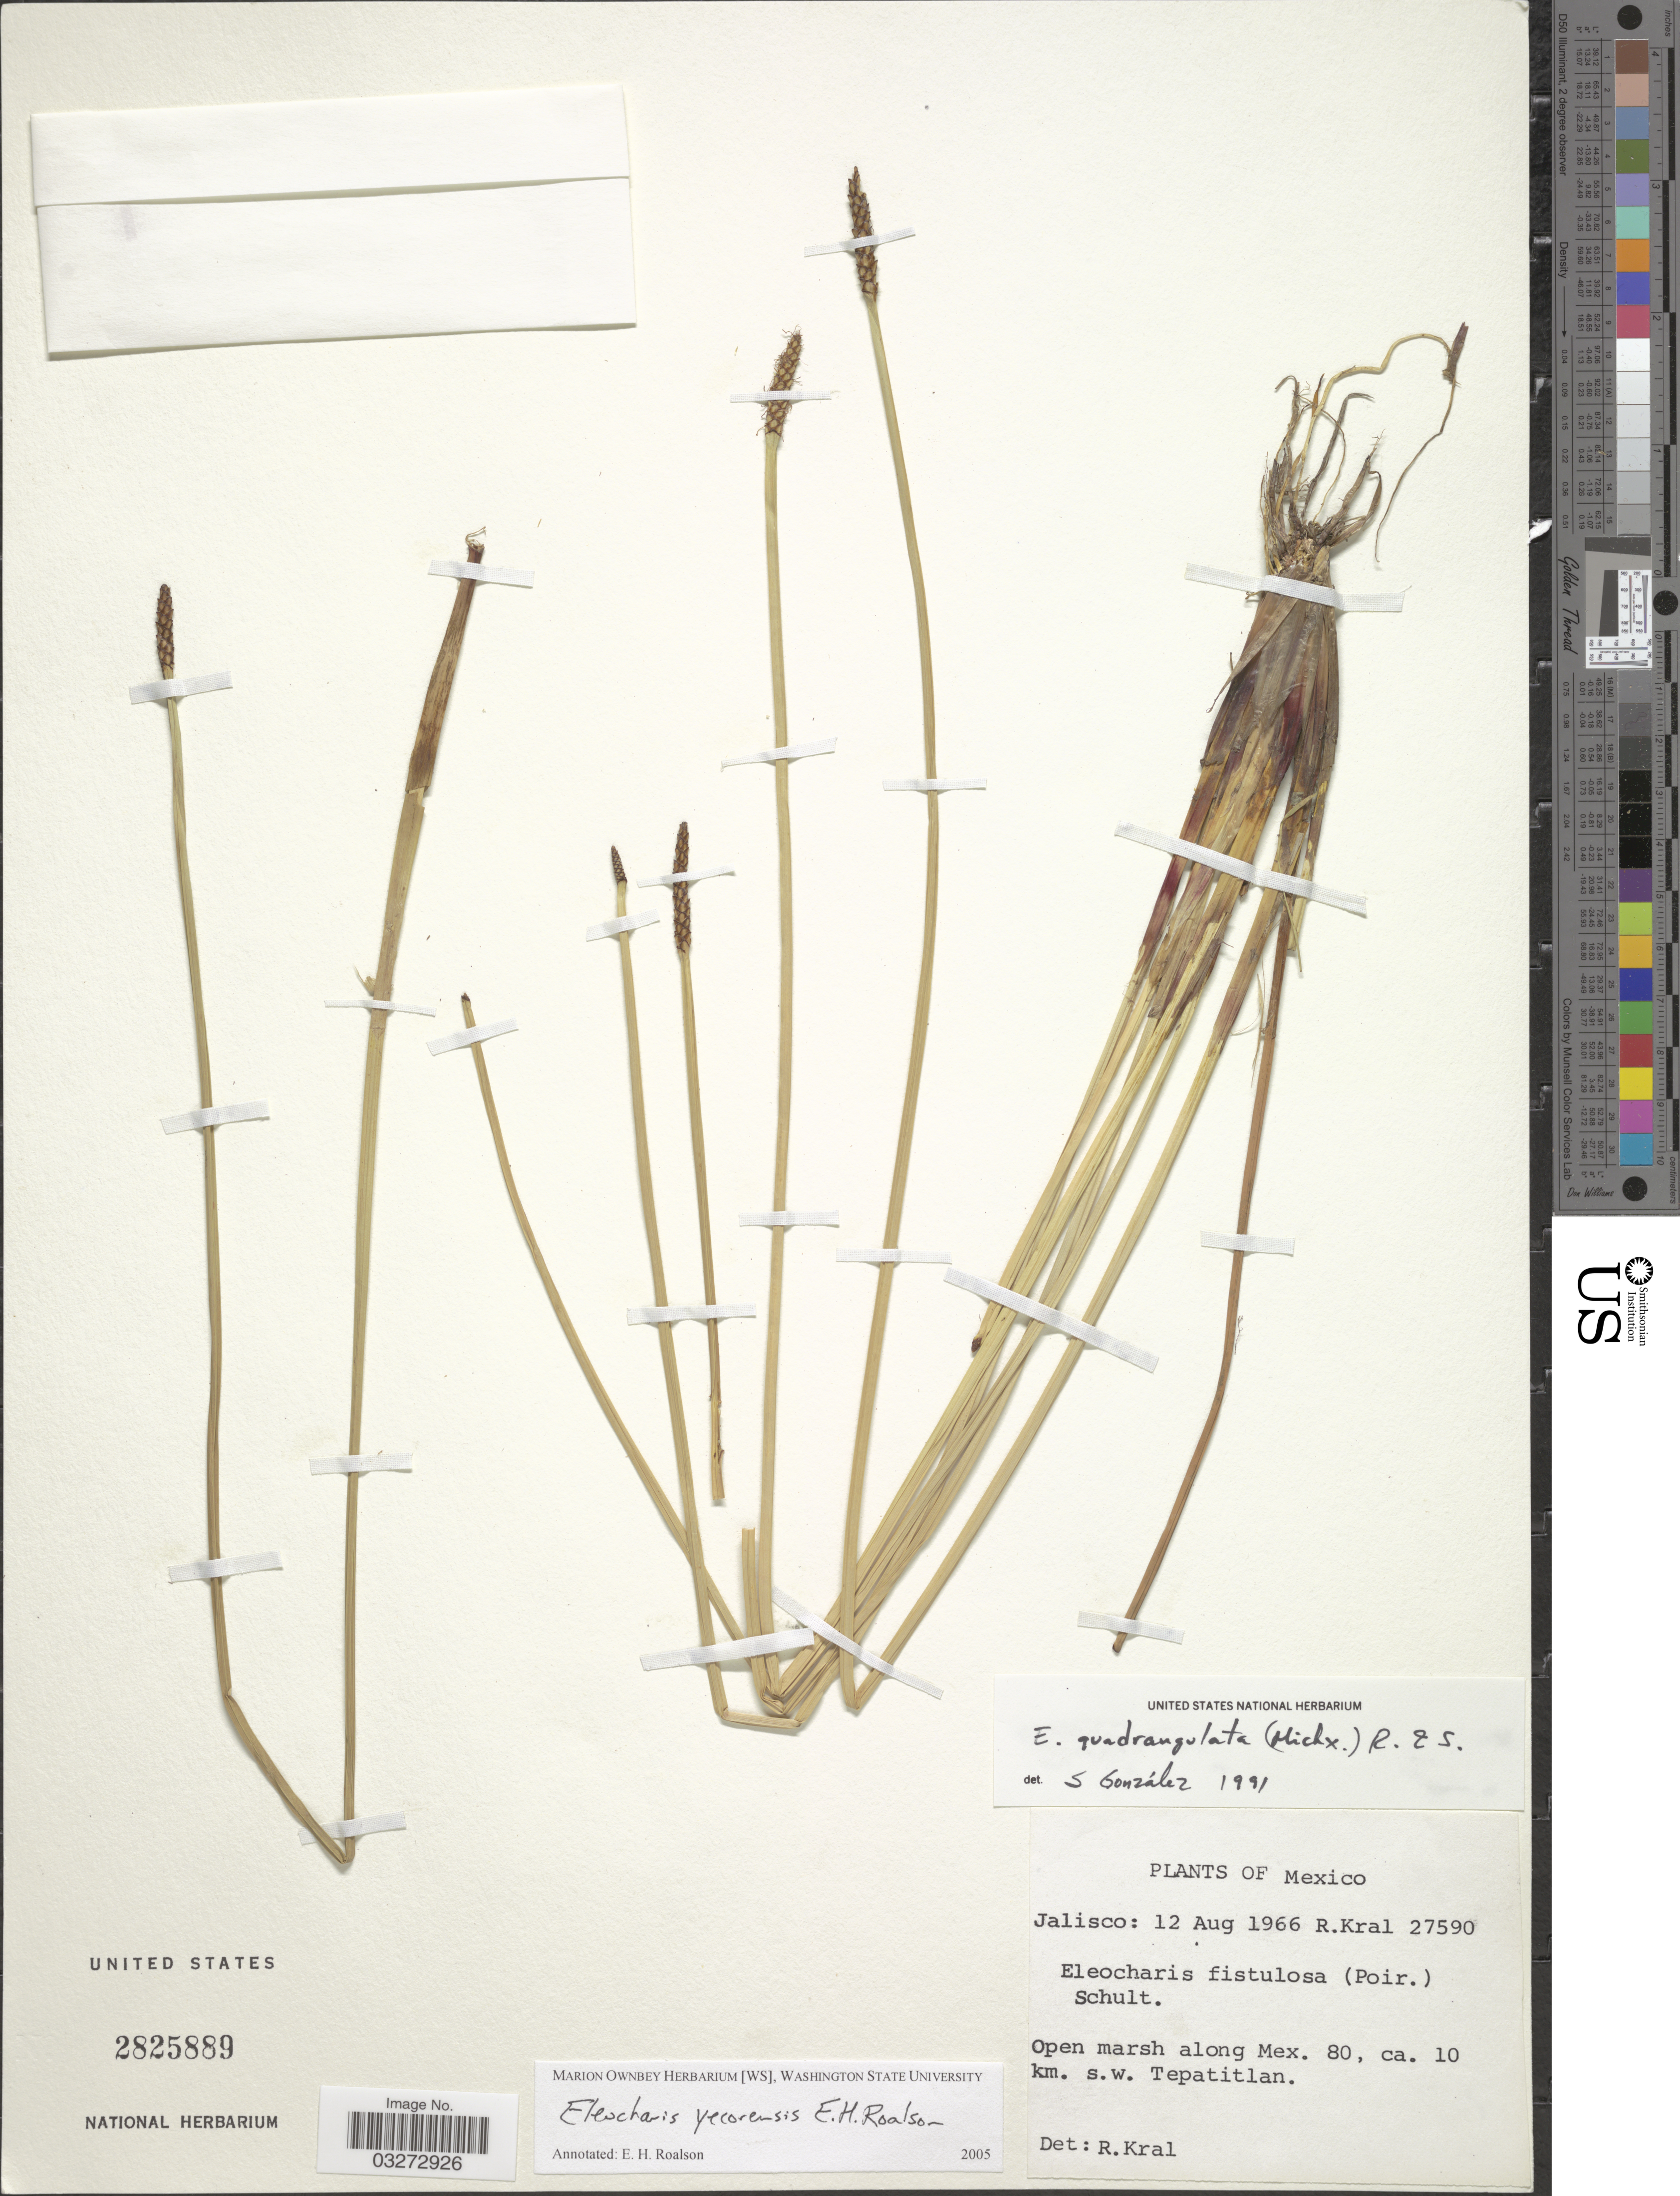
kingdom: Plantae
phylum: Tracheophyta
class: Liliopsida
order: Poales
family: Cyperaceae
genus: Eleocharis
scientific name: Eleocharis yecorensis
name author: Roalson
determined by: Roalson, E. H.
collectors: R. Kral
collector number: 27590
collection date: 1966-08-12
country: Mexico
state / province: Jalisco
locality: Open marsh along Mex. 80, ca. 10 km. s.w. Tepatitlan.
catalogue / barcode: US 2825889